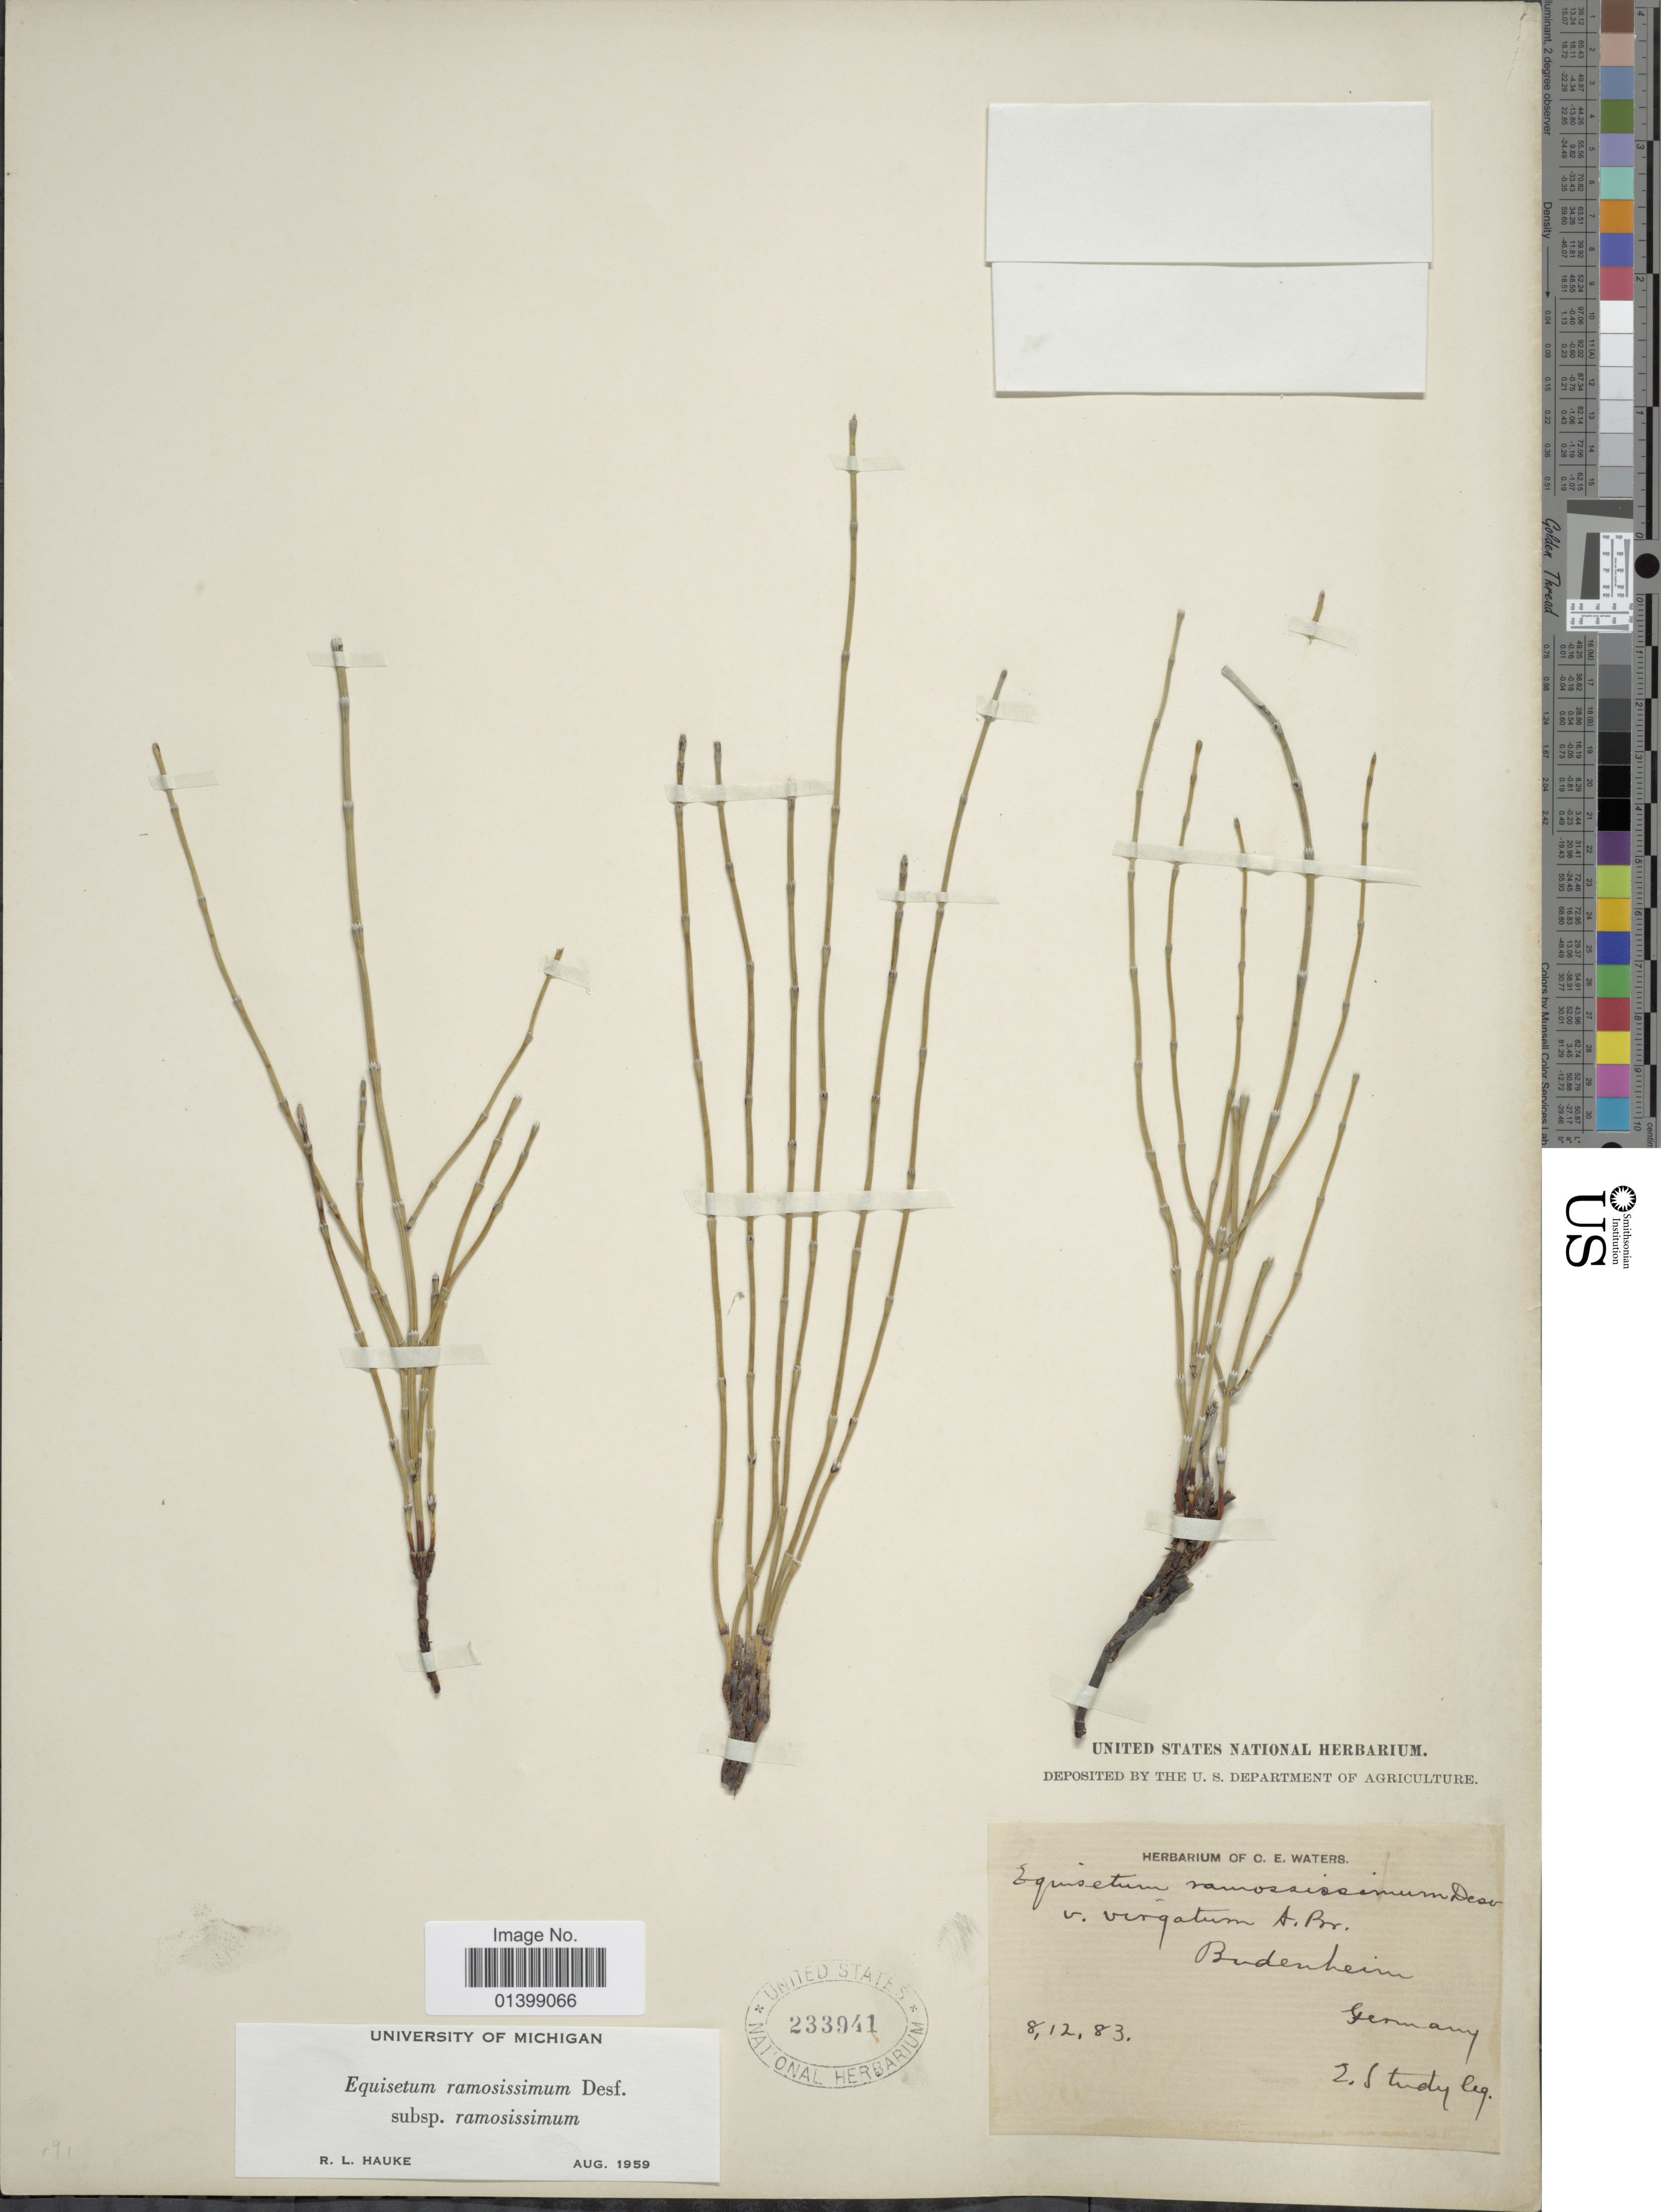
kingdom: Plantae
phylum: Tracheophyta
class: Polypodiopsida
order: Equisetales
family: Equisetaceae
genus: Equisetum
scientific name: Equisetum ramosissimum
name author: Desf.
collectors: E. Study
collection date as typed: Transcribed d/m/y: 8/12/83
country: Germany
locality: Bodenheim [interpreted]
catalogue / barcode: US 233941